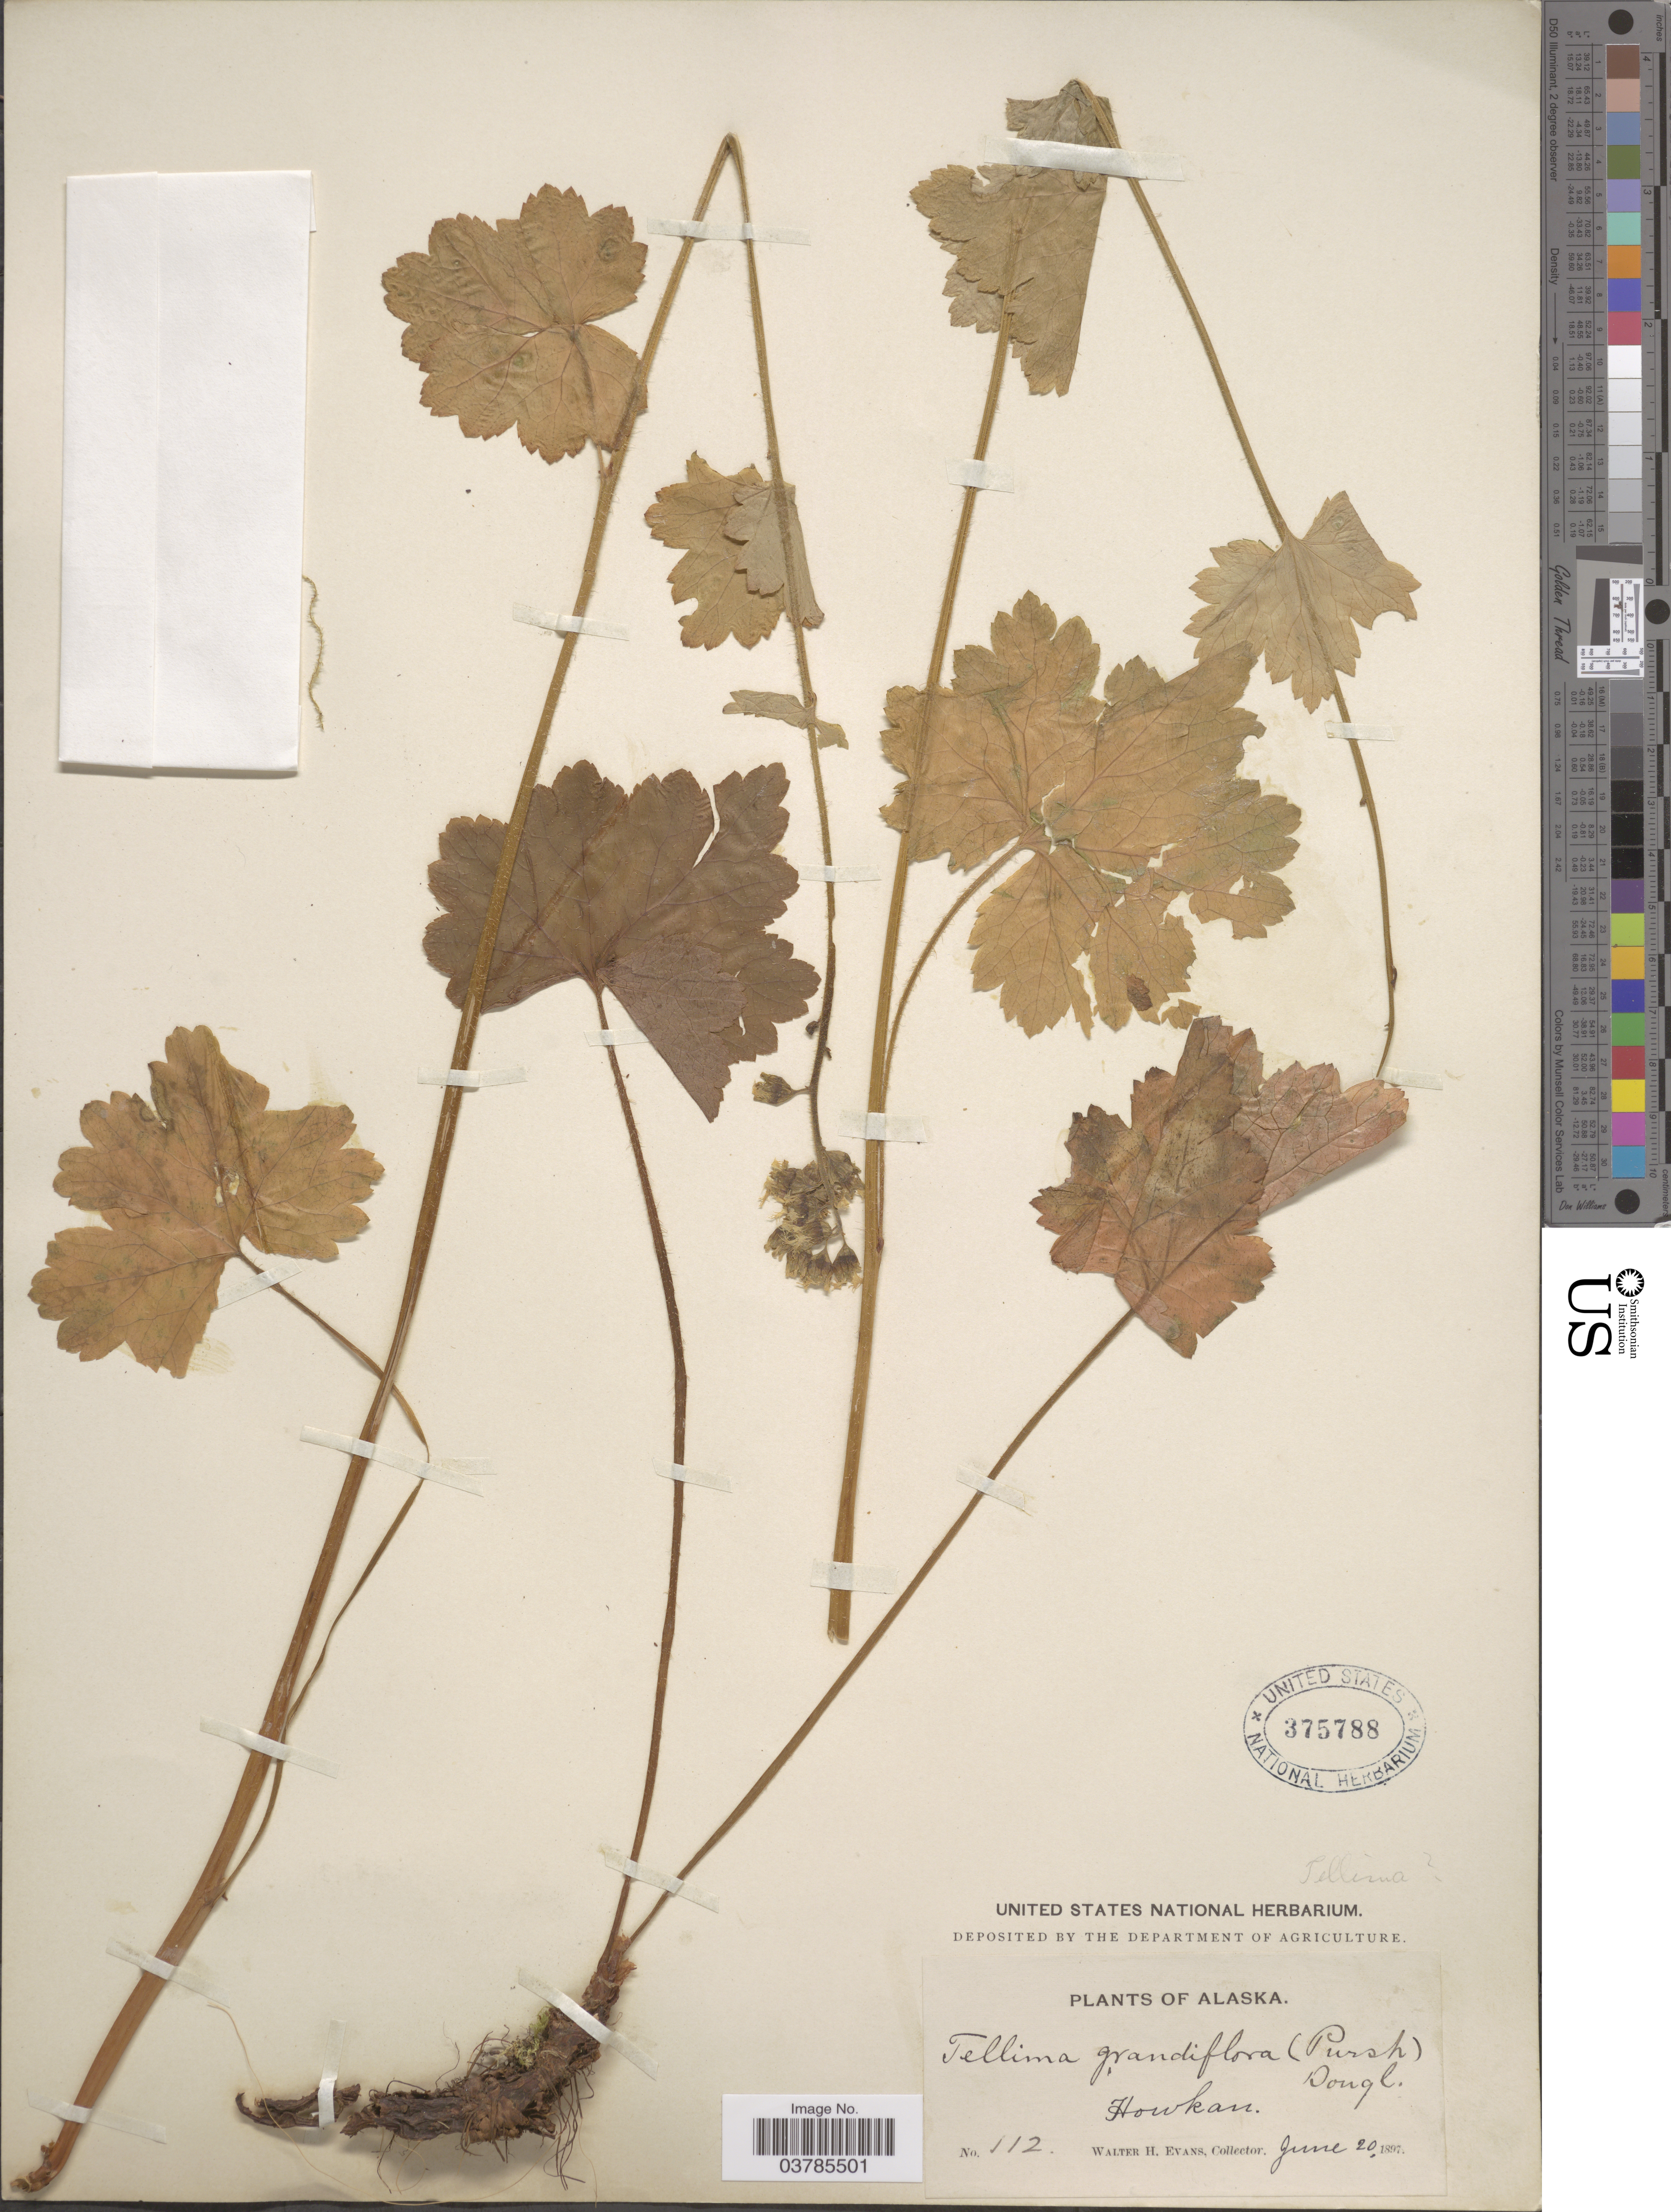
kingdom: Plantae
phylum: Tracheophyta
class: Magnoliopsida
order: Saxifragales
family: Saxifragaceae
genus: Tellima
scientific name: Tellima grandiflora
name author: (Pursh) Douglas ex Lindl.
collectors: W. H. Evans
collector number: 112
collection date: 1897-06-20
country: United States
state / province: Alaska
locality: Howkan.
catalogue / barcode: US 3757880